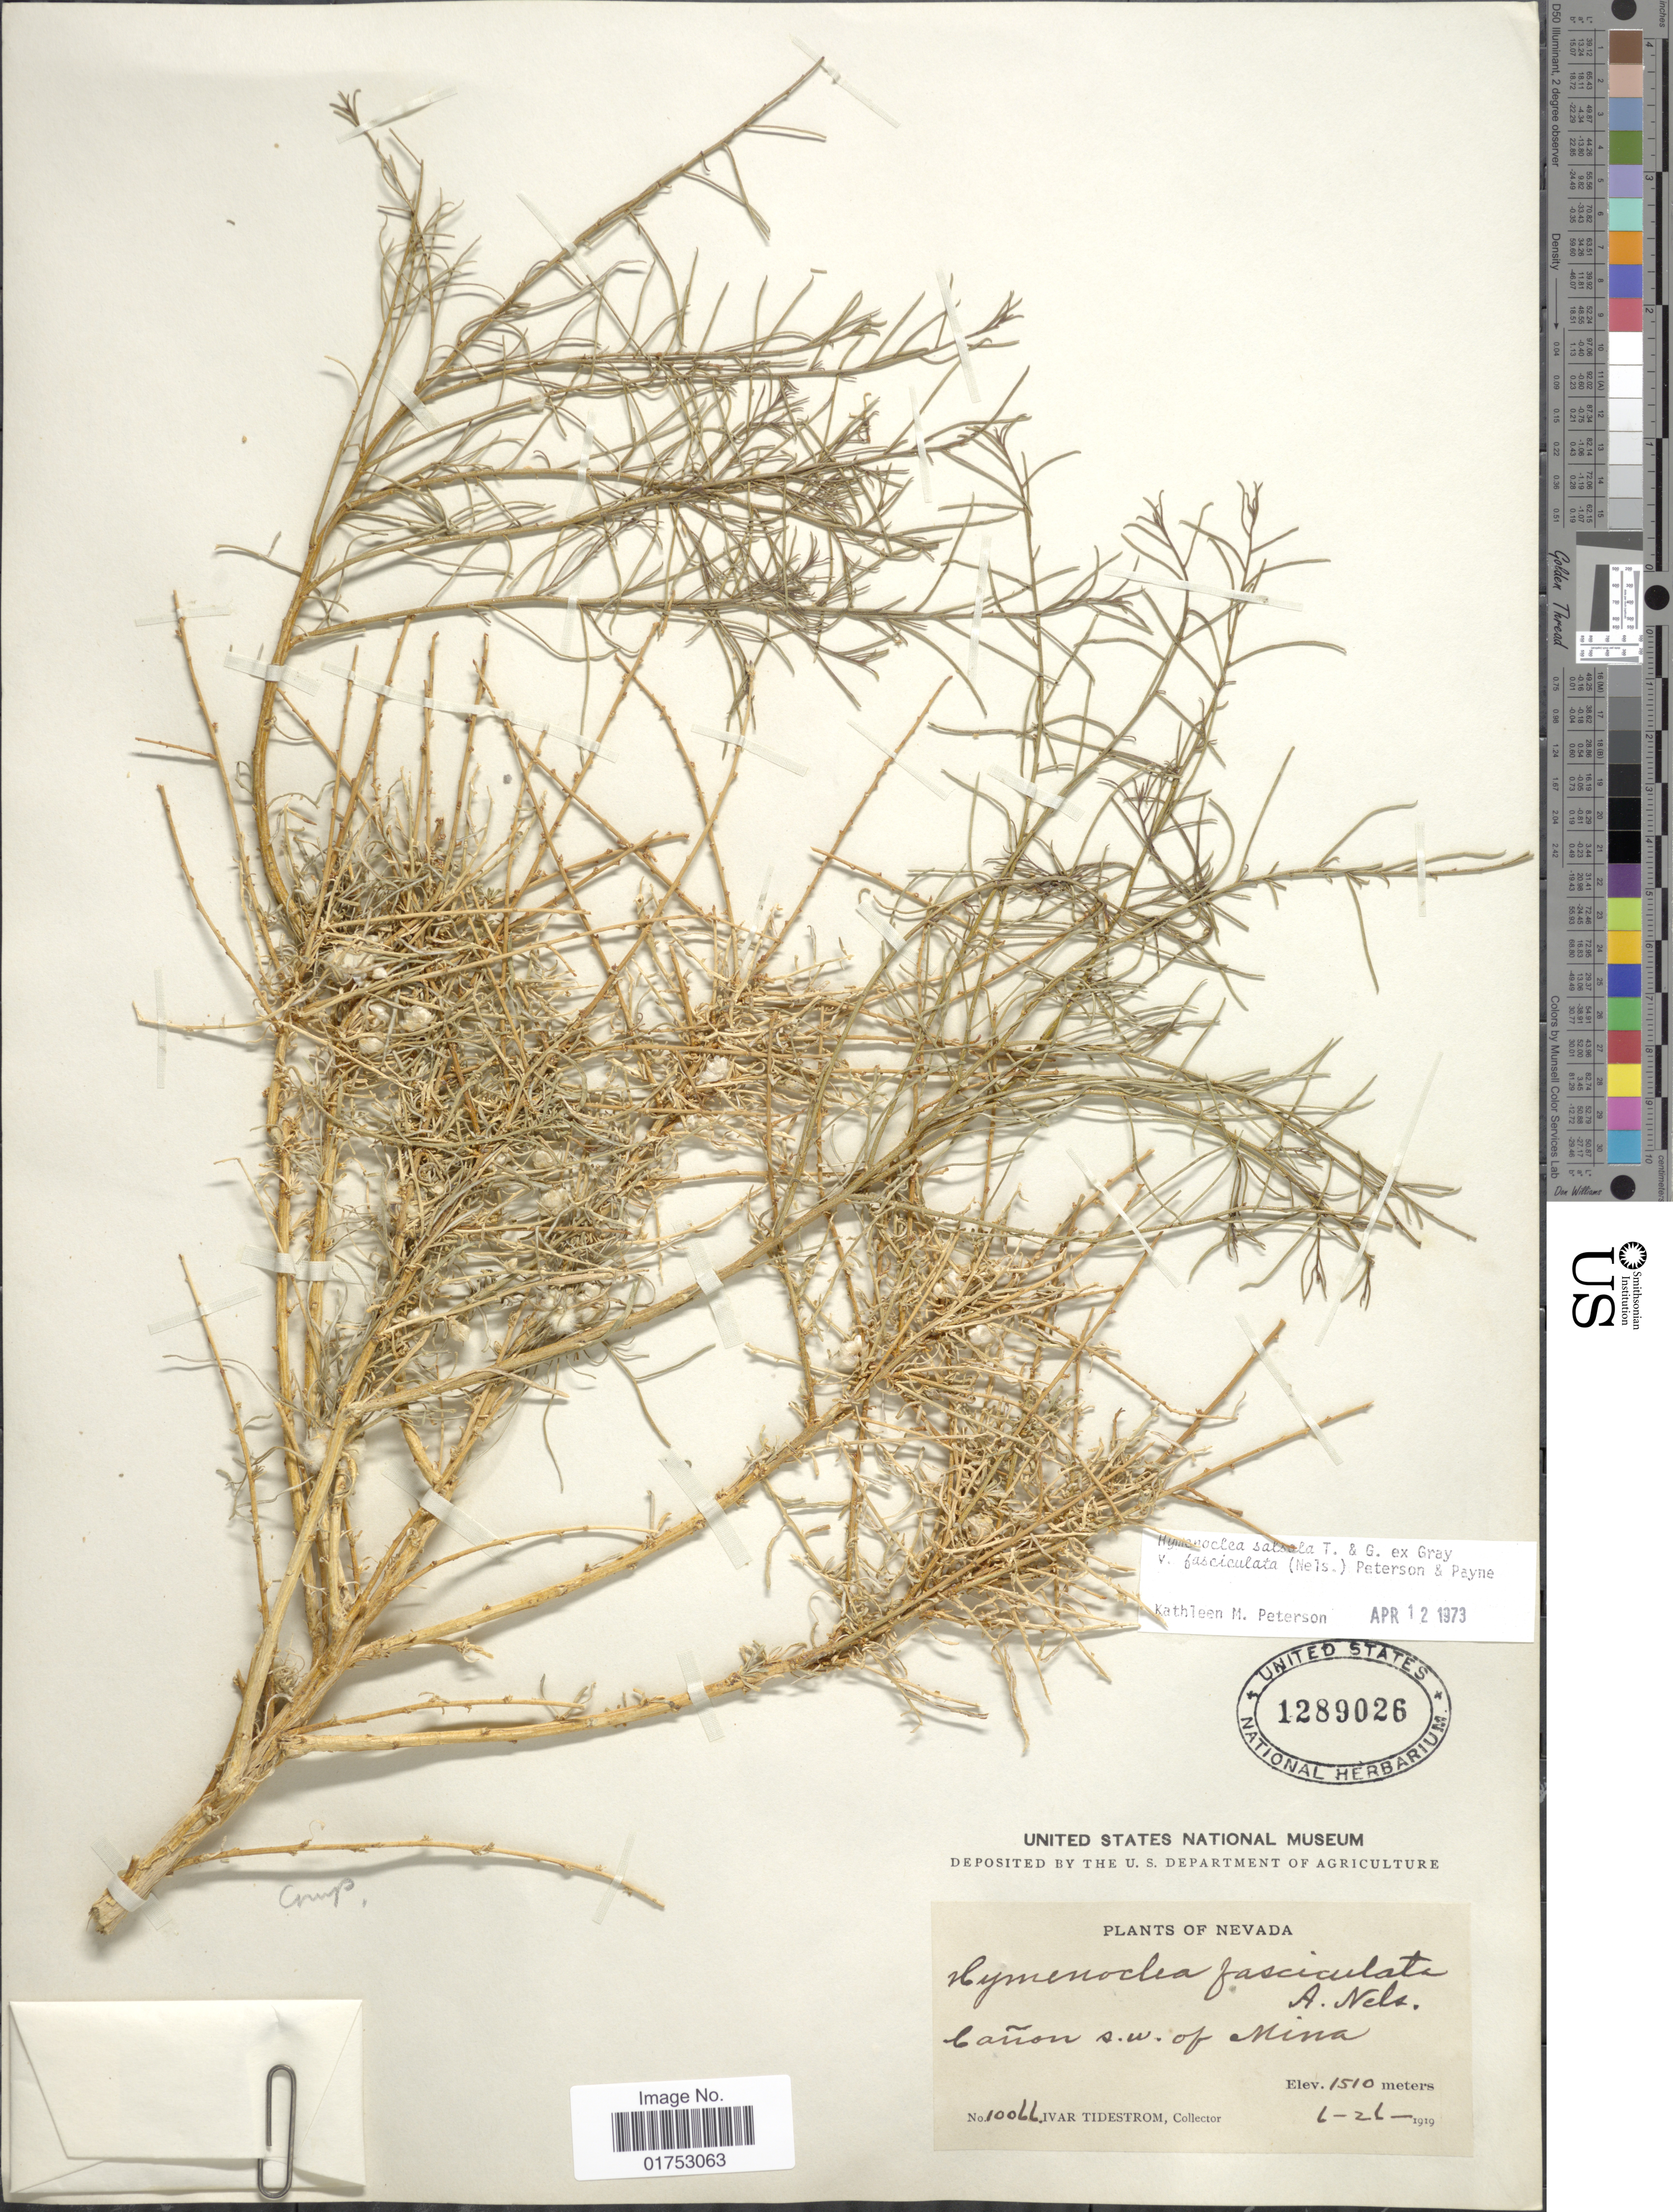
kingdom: Plantae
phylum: Tracheophyta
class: Magnoliopsida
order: Asterales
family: Asteraceae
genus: Hymenoclea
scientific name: Hymenoclea salsola var. fasciculata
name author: (A. Nelson) K.M. Peterson & W.W.Payne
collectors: I. F. Tidestrom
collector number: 10066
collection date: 1919-06-26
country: United States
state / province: Nevada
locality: Canon s.w. of Mina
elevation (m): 1510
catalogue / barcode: US 1289026